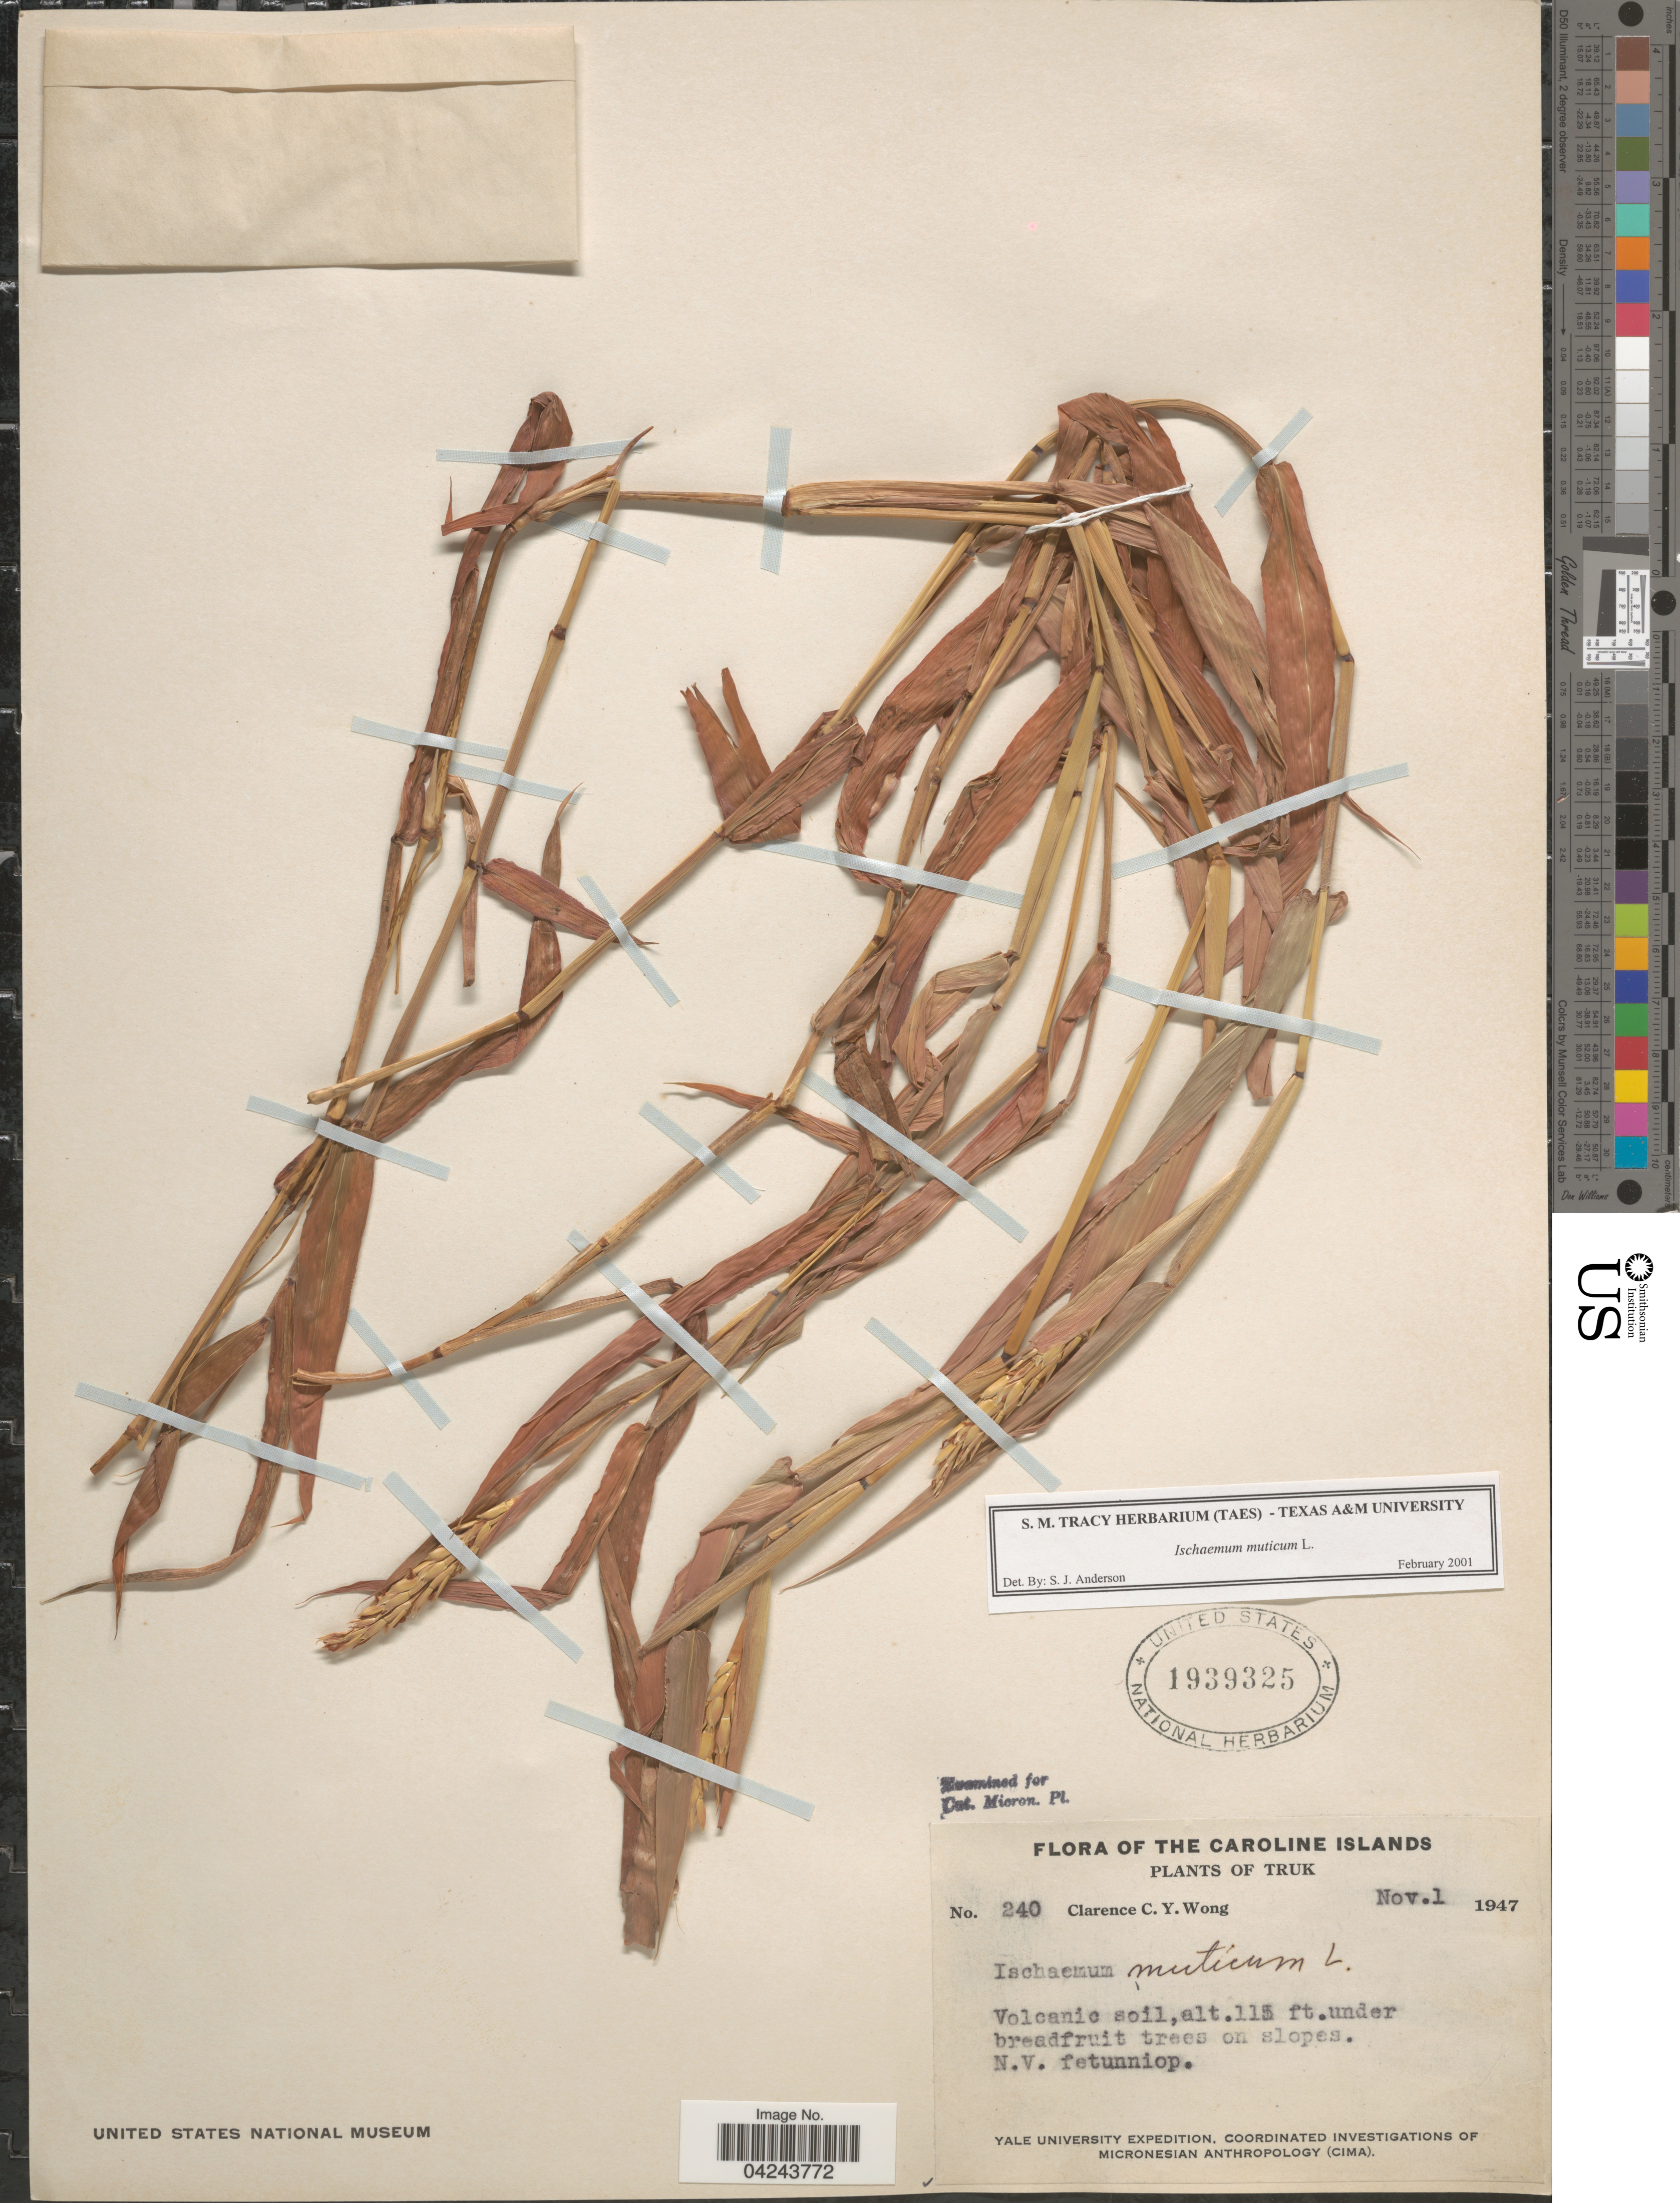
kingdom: Plantae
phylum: Tracheophyta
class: Liliopsida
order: Poales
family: Poaceae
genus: Ischaemum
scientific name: Ischaemum muticum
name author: L.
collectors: C. Wong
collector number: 240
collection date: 1947-11-01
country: Micronesia, Federated States of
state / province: Truk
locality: Caroline Islands. Yale University Expedition.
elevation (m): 35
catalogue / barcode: US 1939325